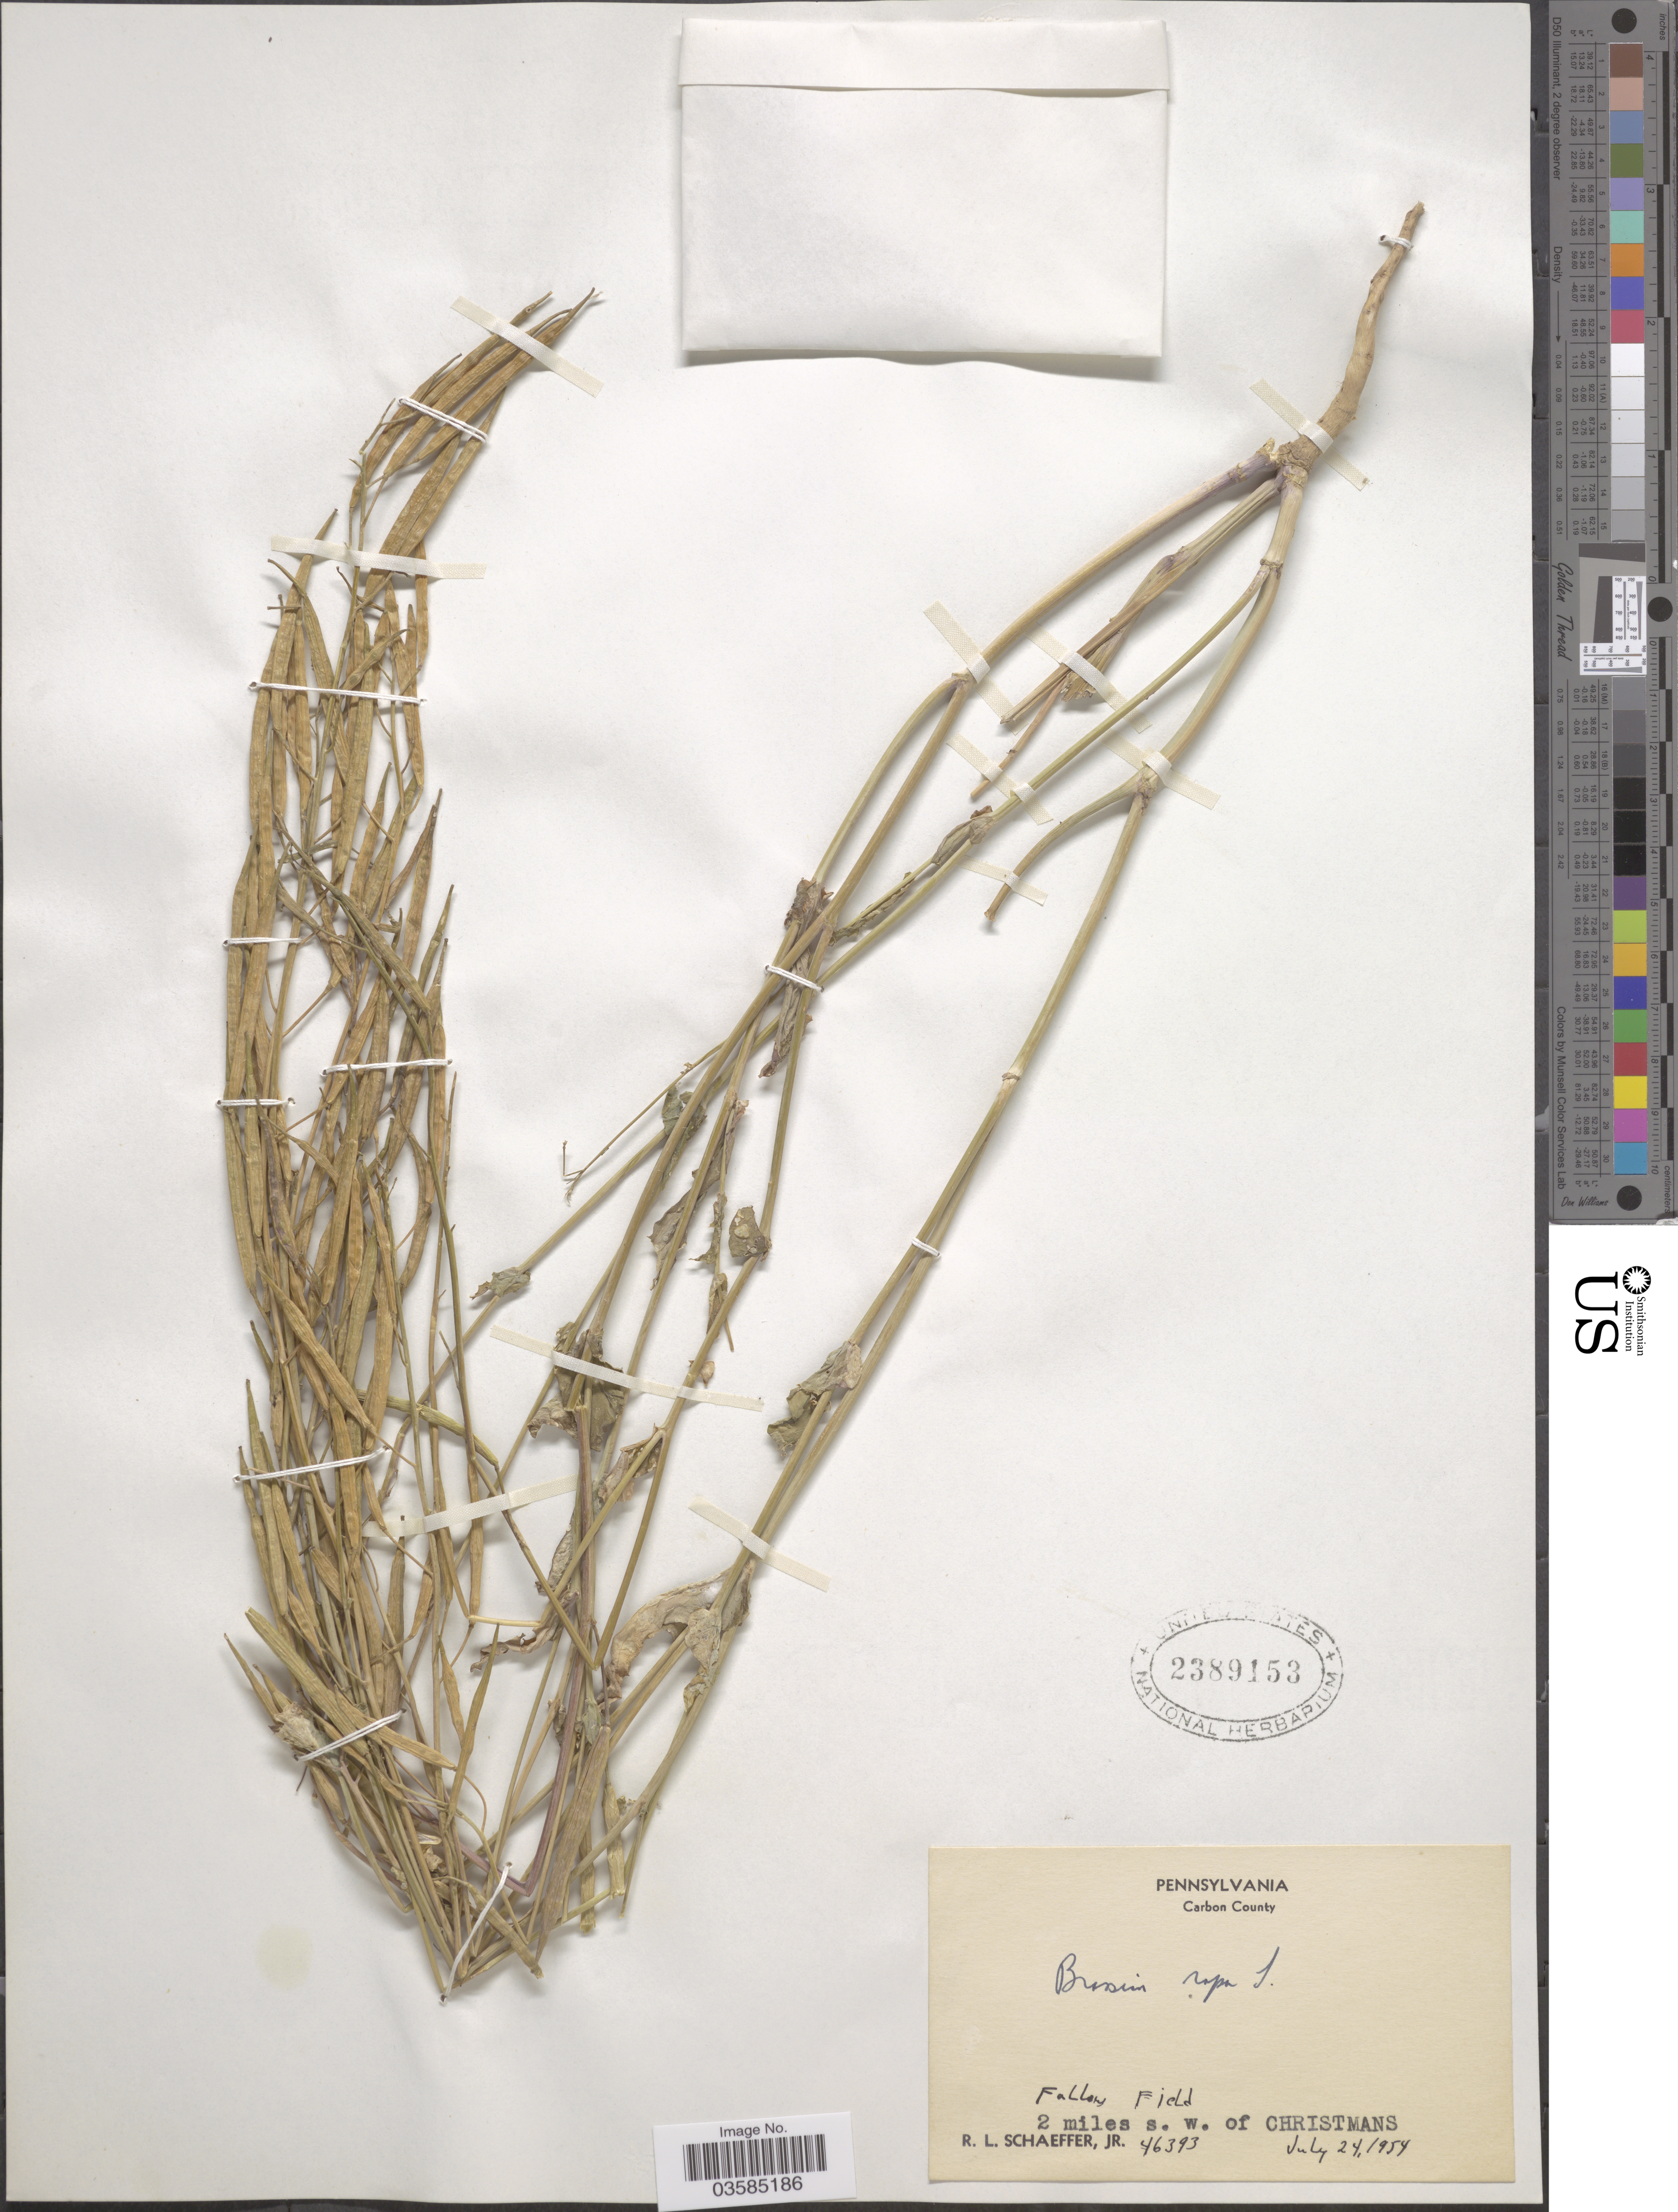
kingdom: Plantae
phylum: Tracheophyta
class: Magnoliopsida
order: Brassicales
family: Brassicaceae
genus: Brassica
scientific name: Brassica rapa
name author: L.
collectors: R. L. Schaeffer Jr.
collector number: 46393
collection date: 1954-07-24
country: United States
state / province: Pennsylvania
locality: Carbon County. Fallow Field. 2 miles s.w. of Christmans.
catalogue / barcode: US 2389153